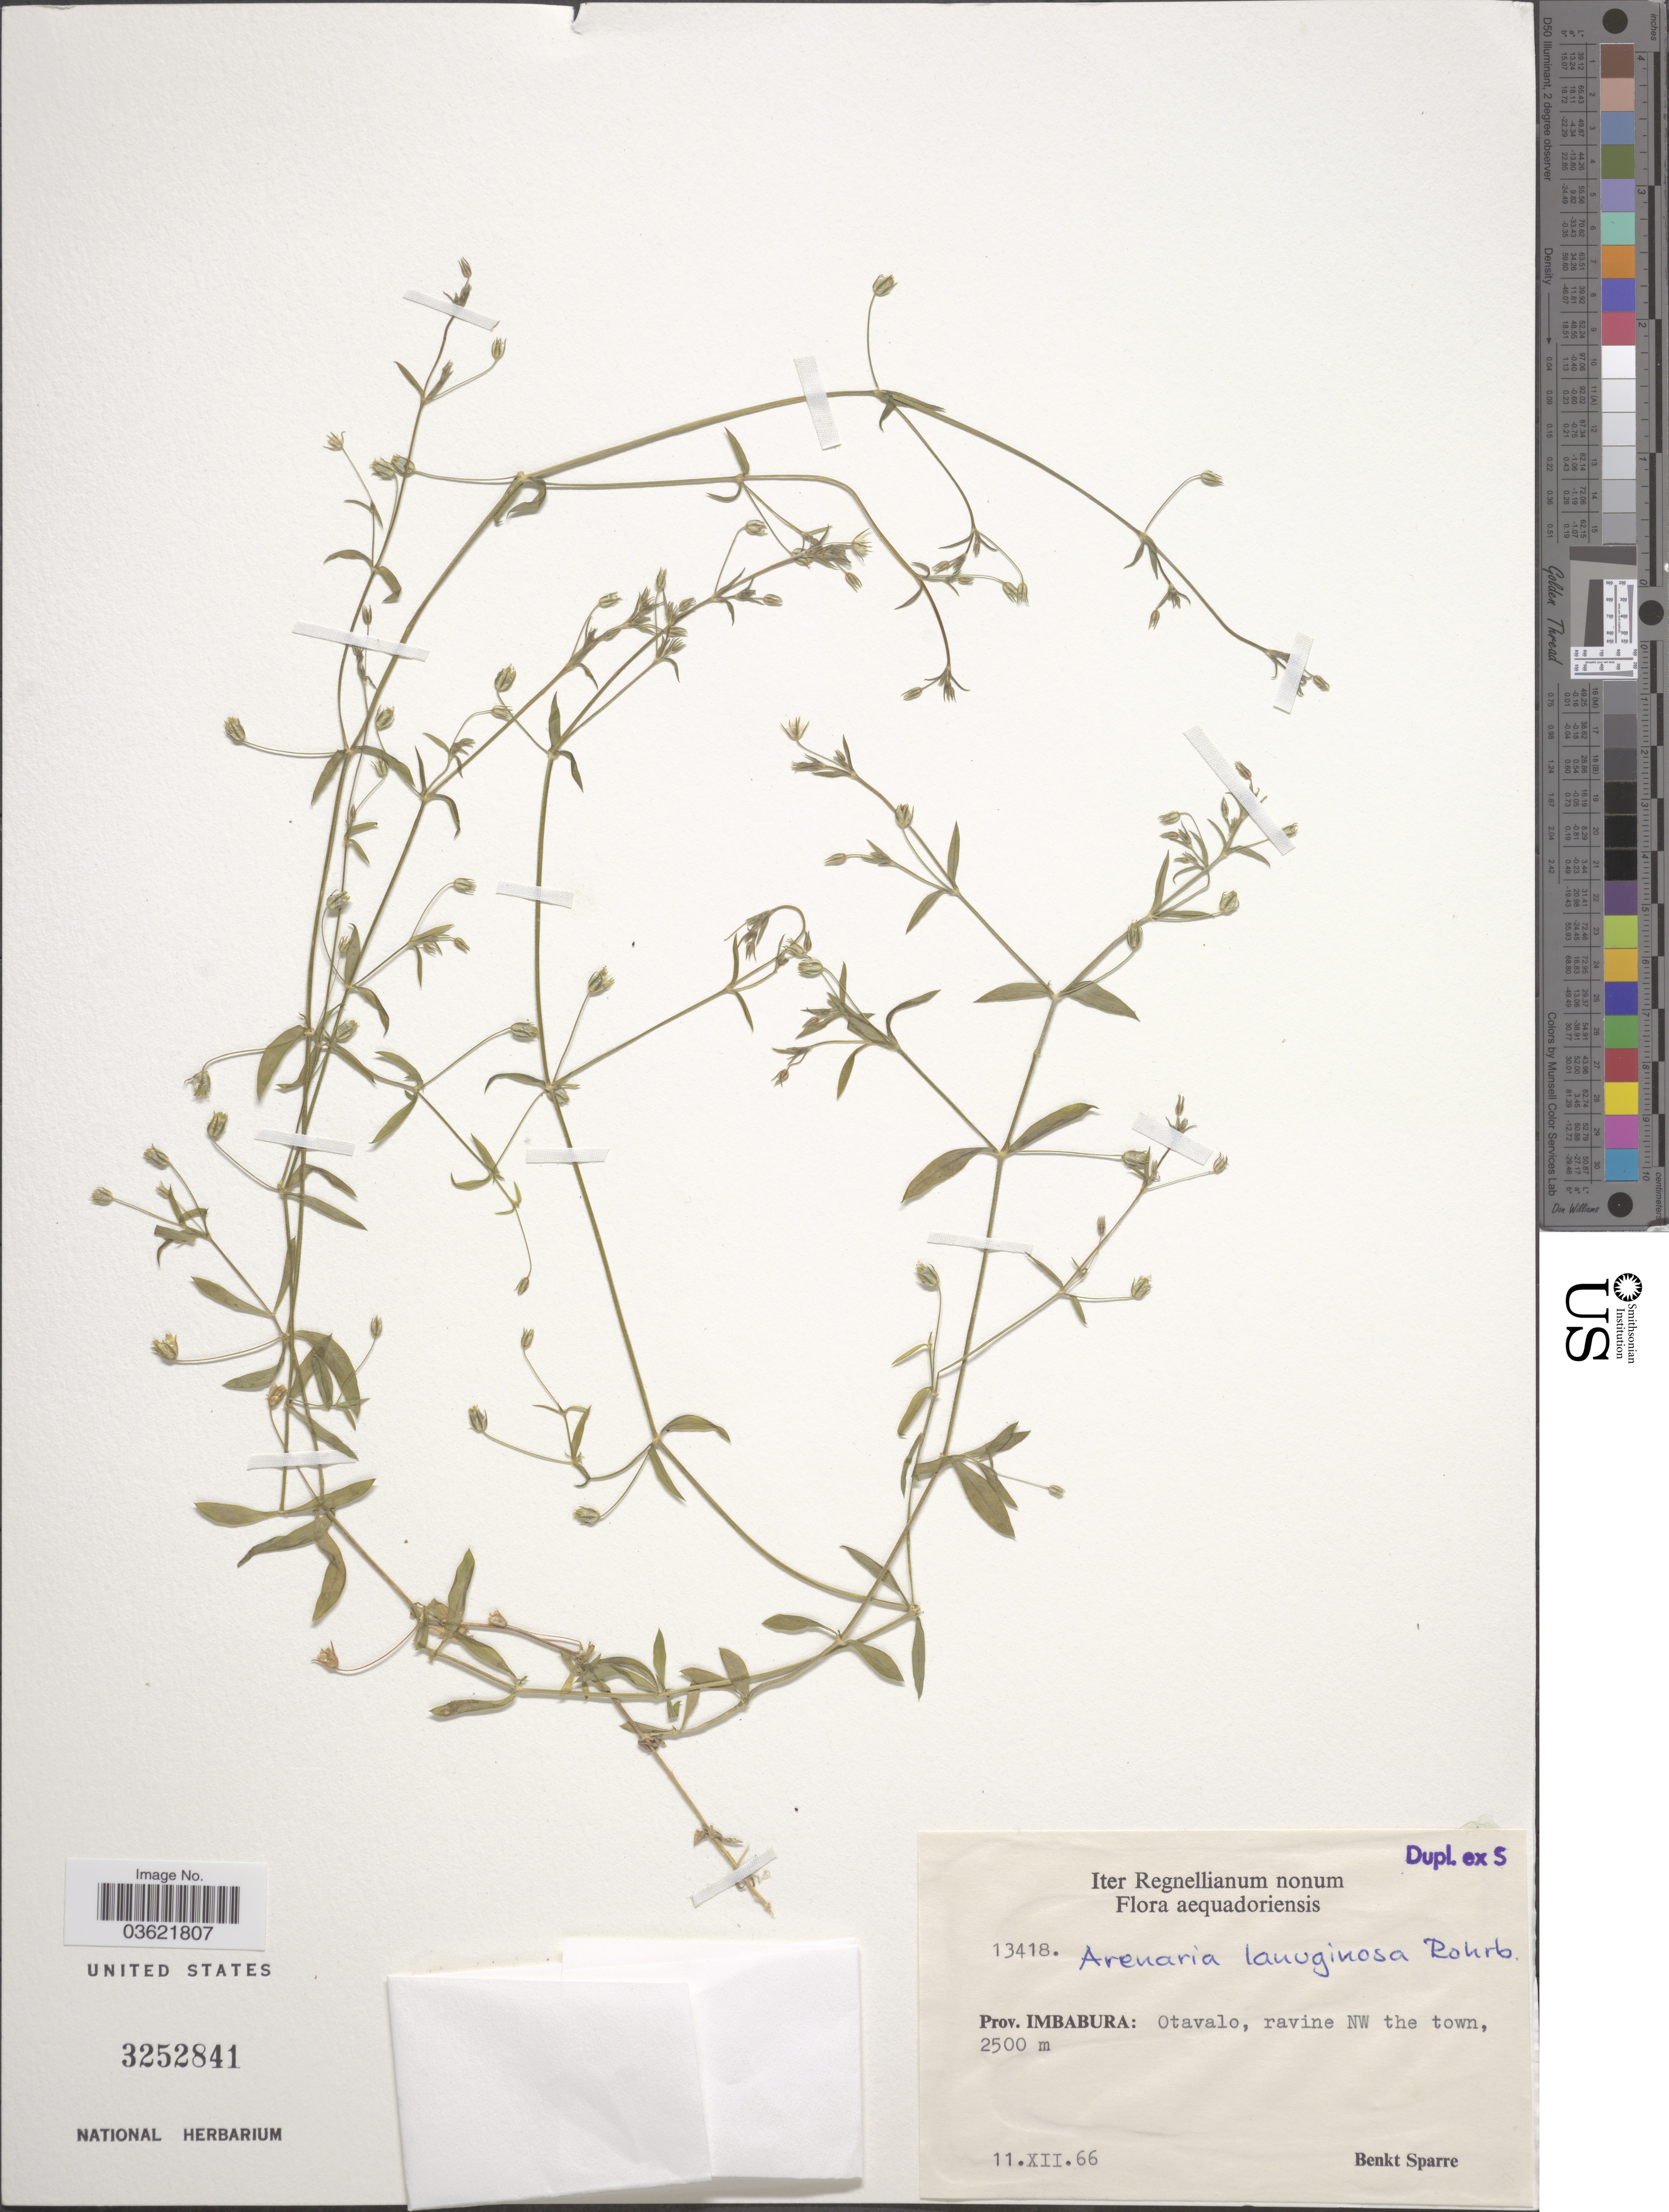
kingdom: Plantae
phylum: Tracheophyta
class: Magnoliopsida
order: Caryophyllales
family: Caryophyllaceae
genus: Arenaria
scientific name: Arenaria lanuginosa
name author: (Michx.) Rohrb.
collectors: B. Sparre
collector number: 13418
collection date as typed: Transcribed d/m/y: 11/12/66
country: Ecuador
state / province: Imbabura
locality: Otavalo, ravine NW the town.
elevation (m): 2500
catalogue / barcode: US 3252841